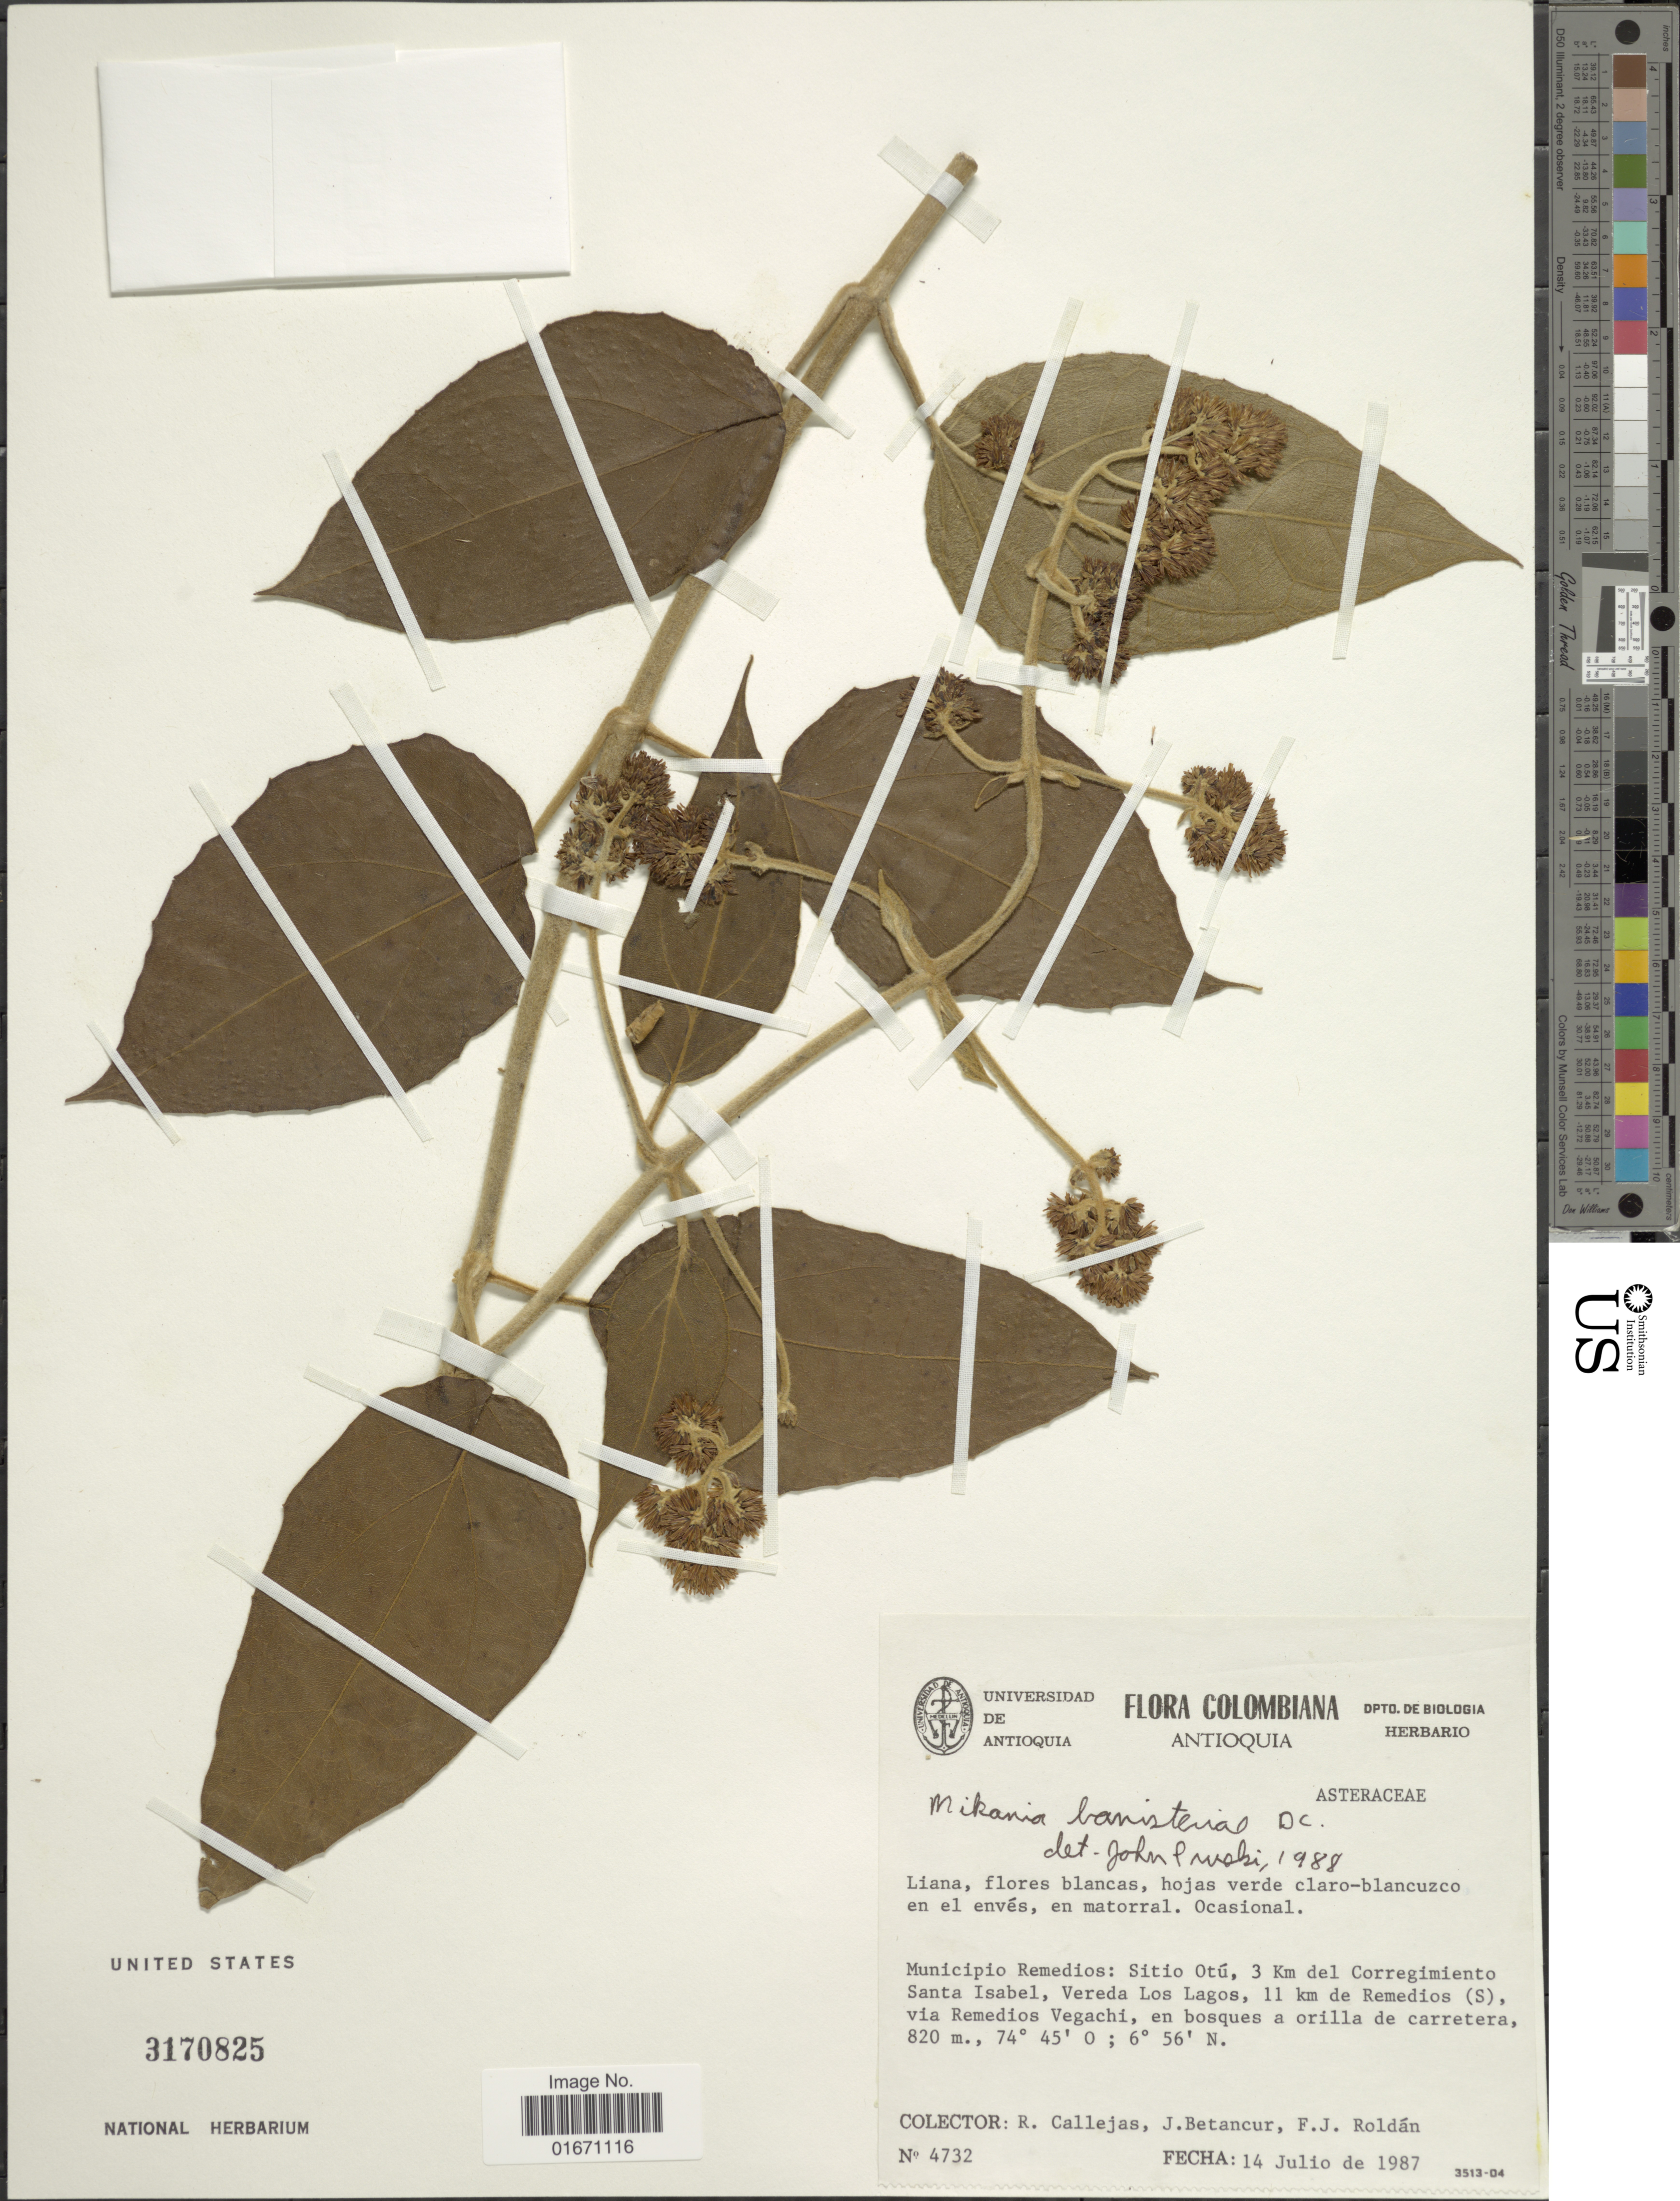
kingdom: Plantae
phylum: Tracheophyta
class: Magnoliopsida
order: Asterales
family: Asteraceae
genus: Mikania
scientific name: Mikania banisteriae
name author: DC.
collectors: R. Callejas, J. Betancur & F. J. Roldán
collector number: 4732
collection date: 1987-07-14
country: Colombia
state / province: Antioquia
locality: Municipio Remedios, Sitio Otu, 3 km del Corregimiento Santa Isabel, Vereda Los Lagos, 11 km de Remedios (S), via Remedios Vegachi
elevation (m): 820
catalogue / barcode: US 3170825